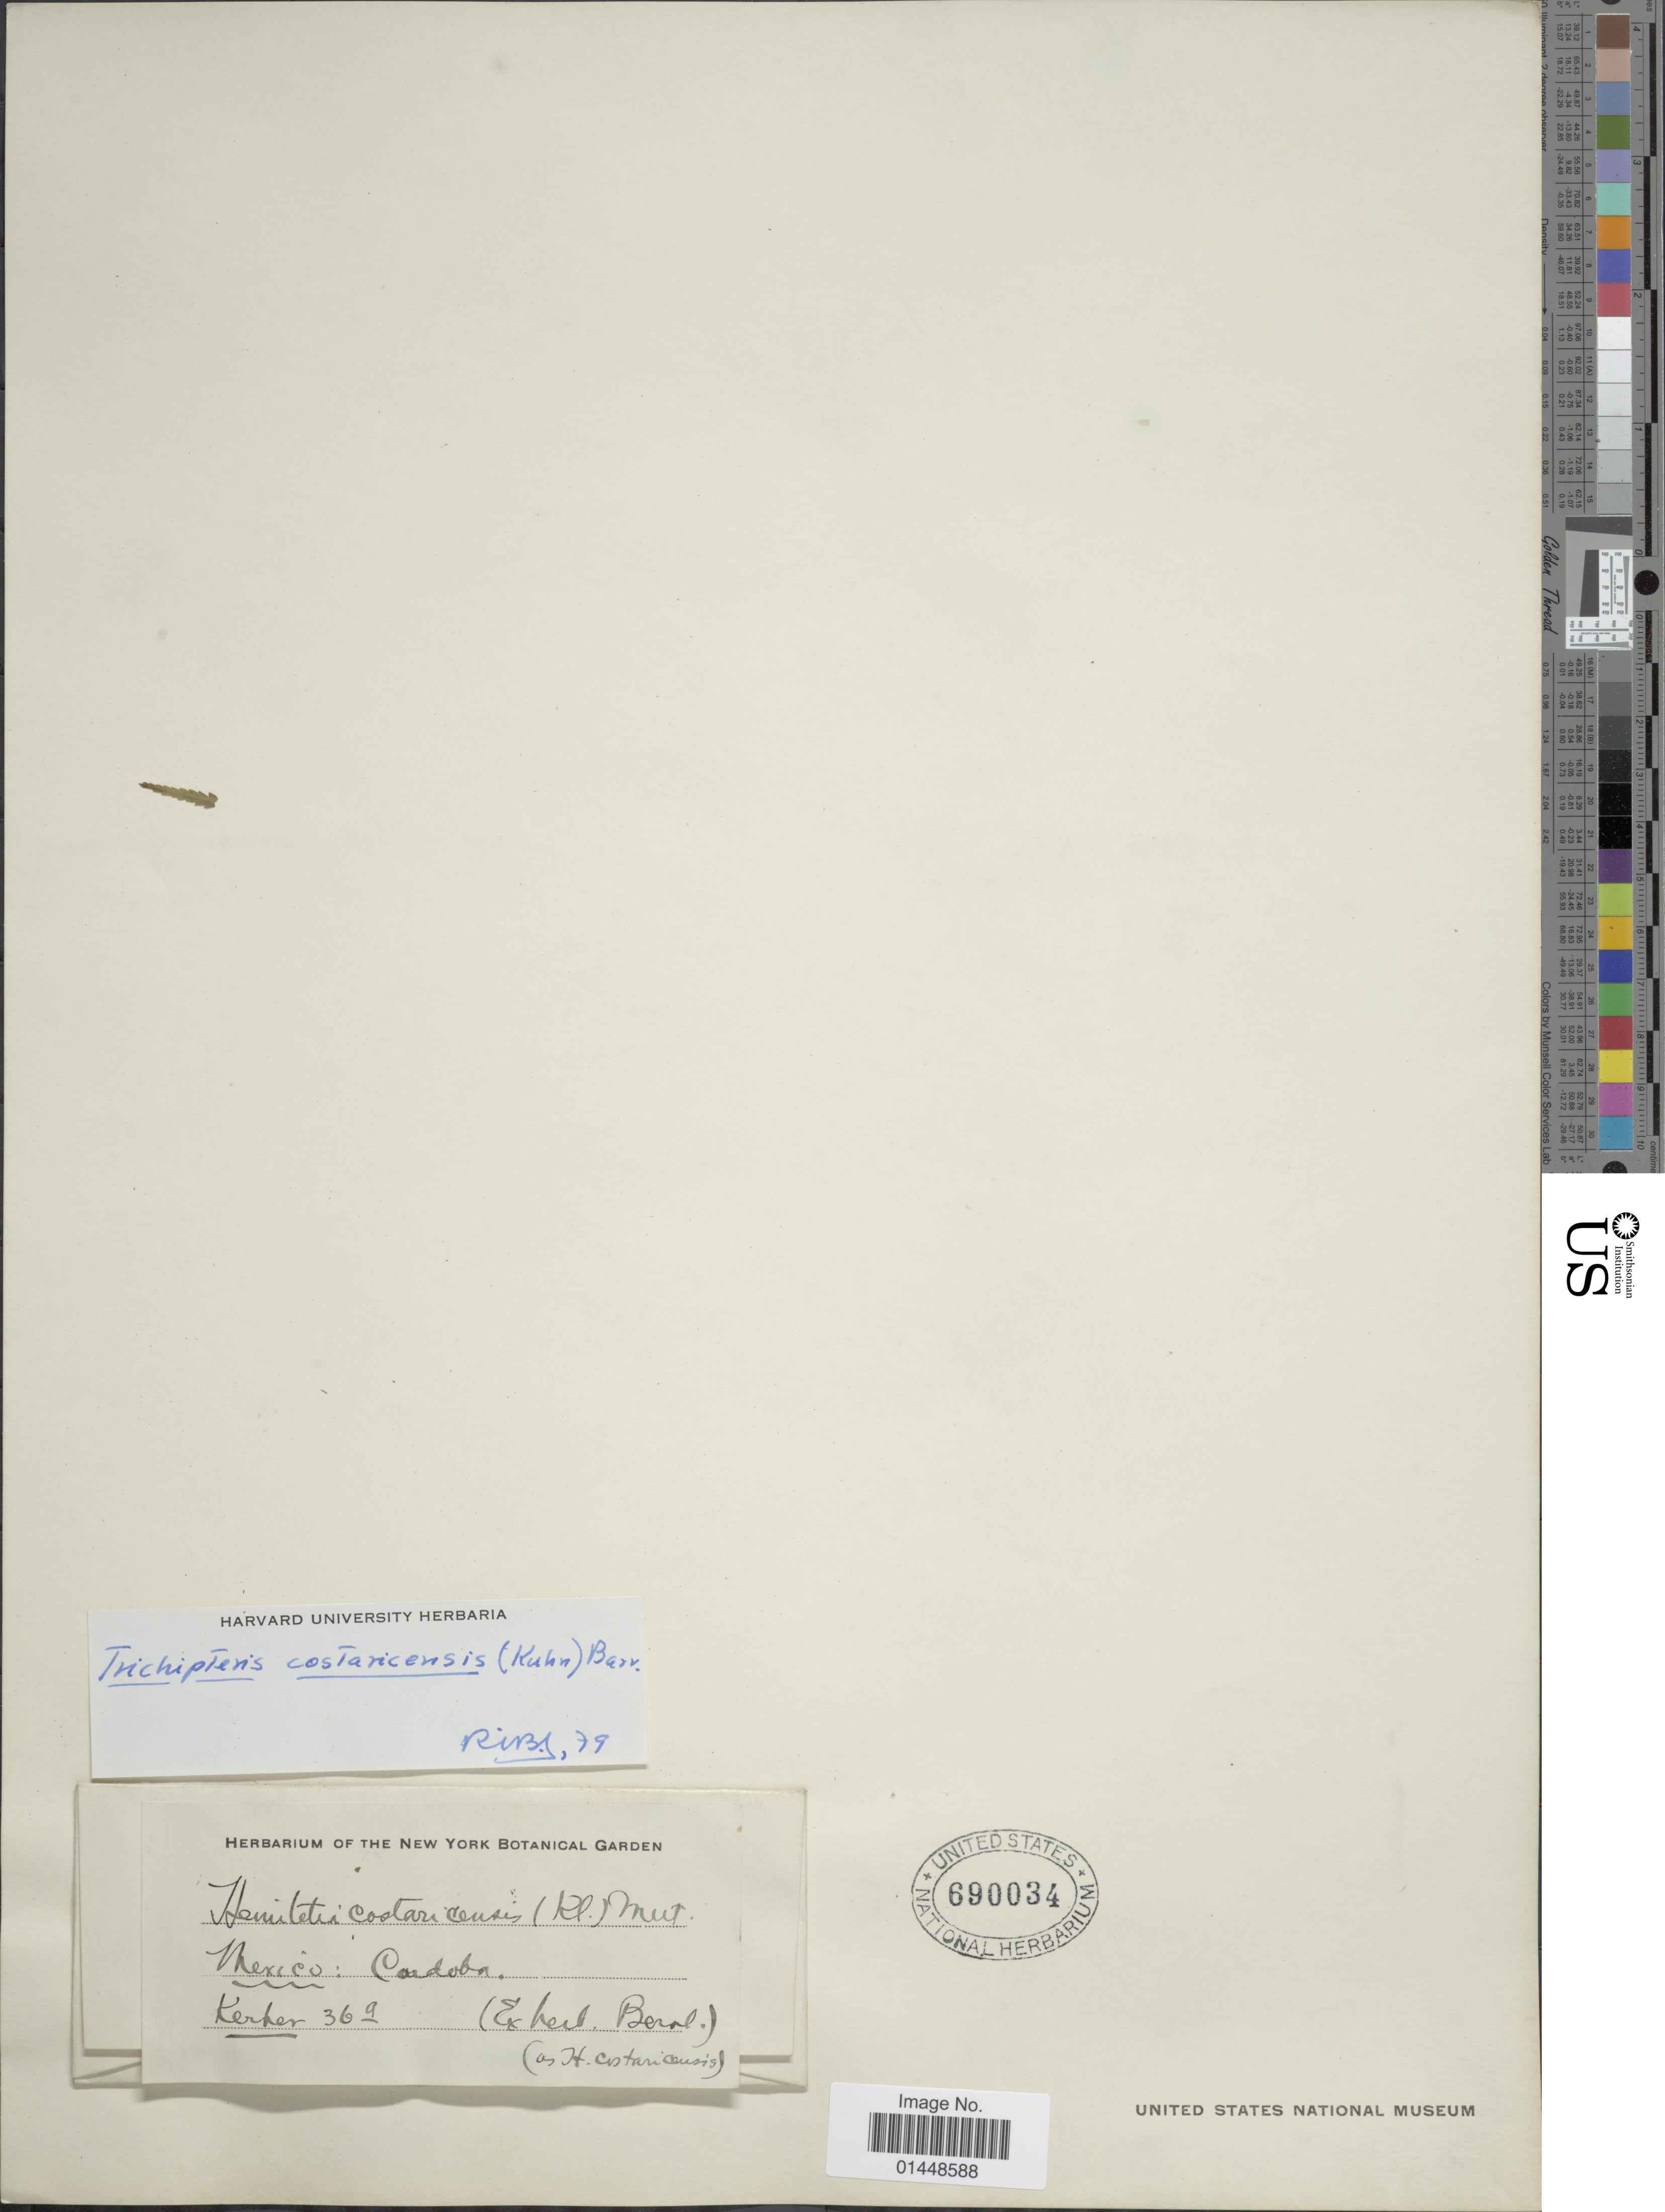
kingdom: Plantae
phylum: Tracheophyta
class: Polypodiopsida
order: Cyatheales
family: Cyatheaceae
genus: Cyathea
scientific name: Cyathea costaricensis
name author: (Kuhn) Domin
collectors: -. Kerber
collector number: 36a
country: Mexico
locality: Mexico: Cordoba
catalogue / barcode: US 690034